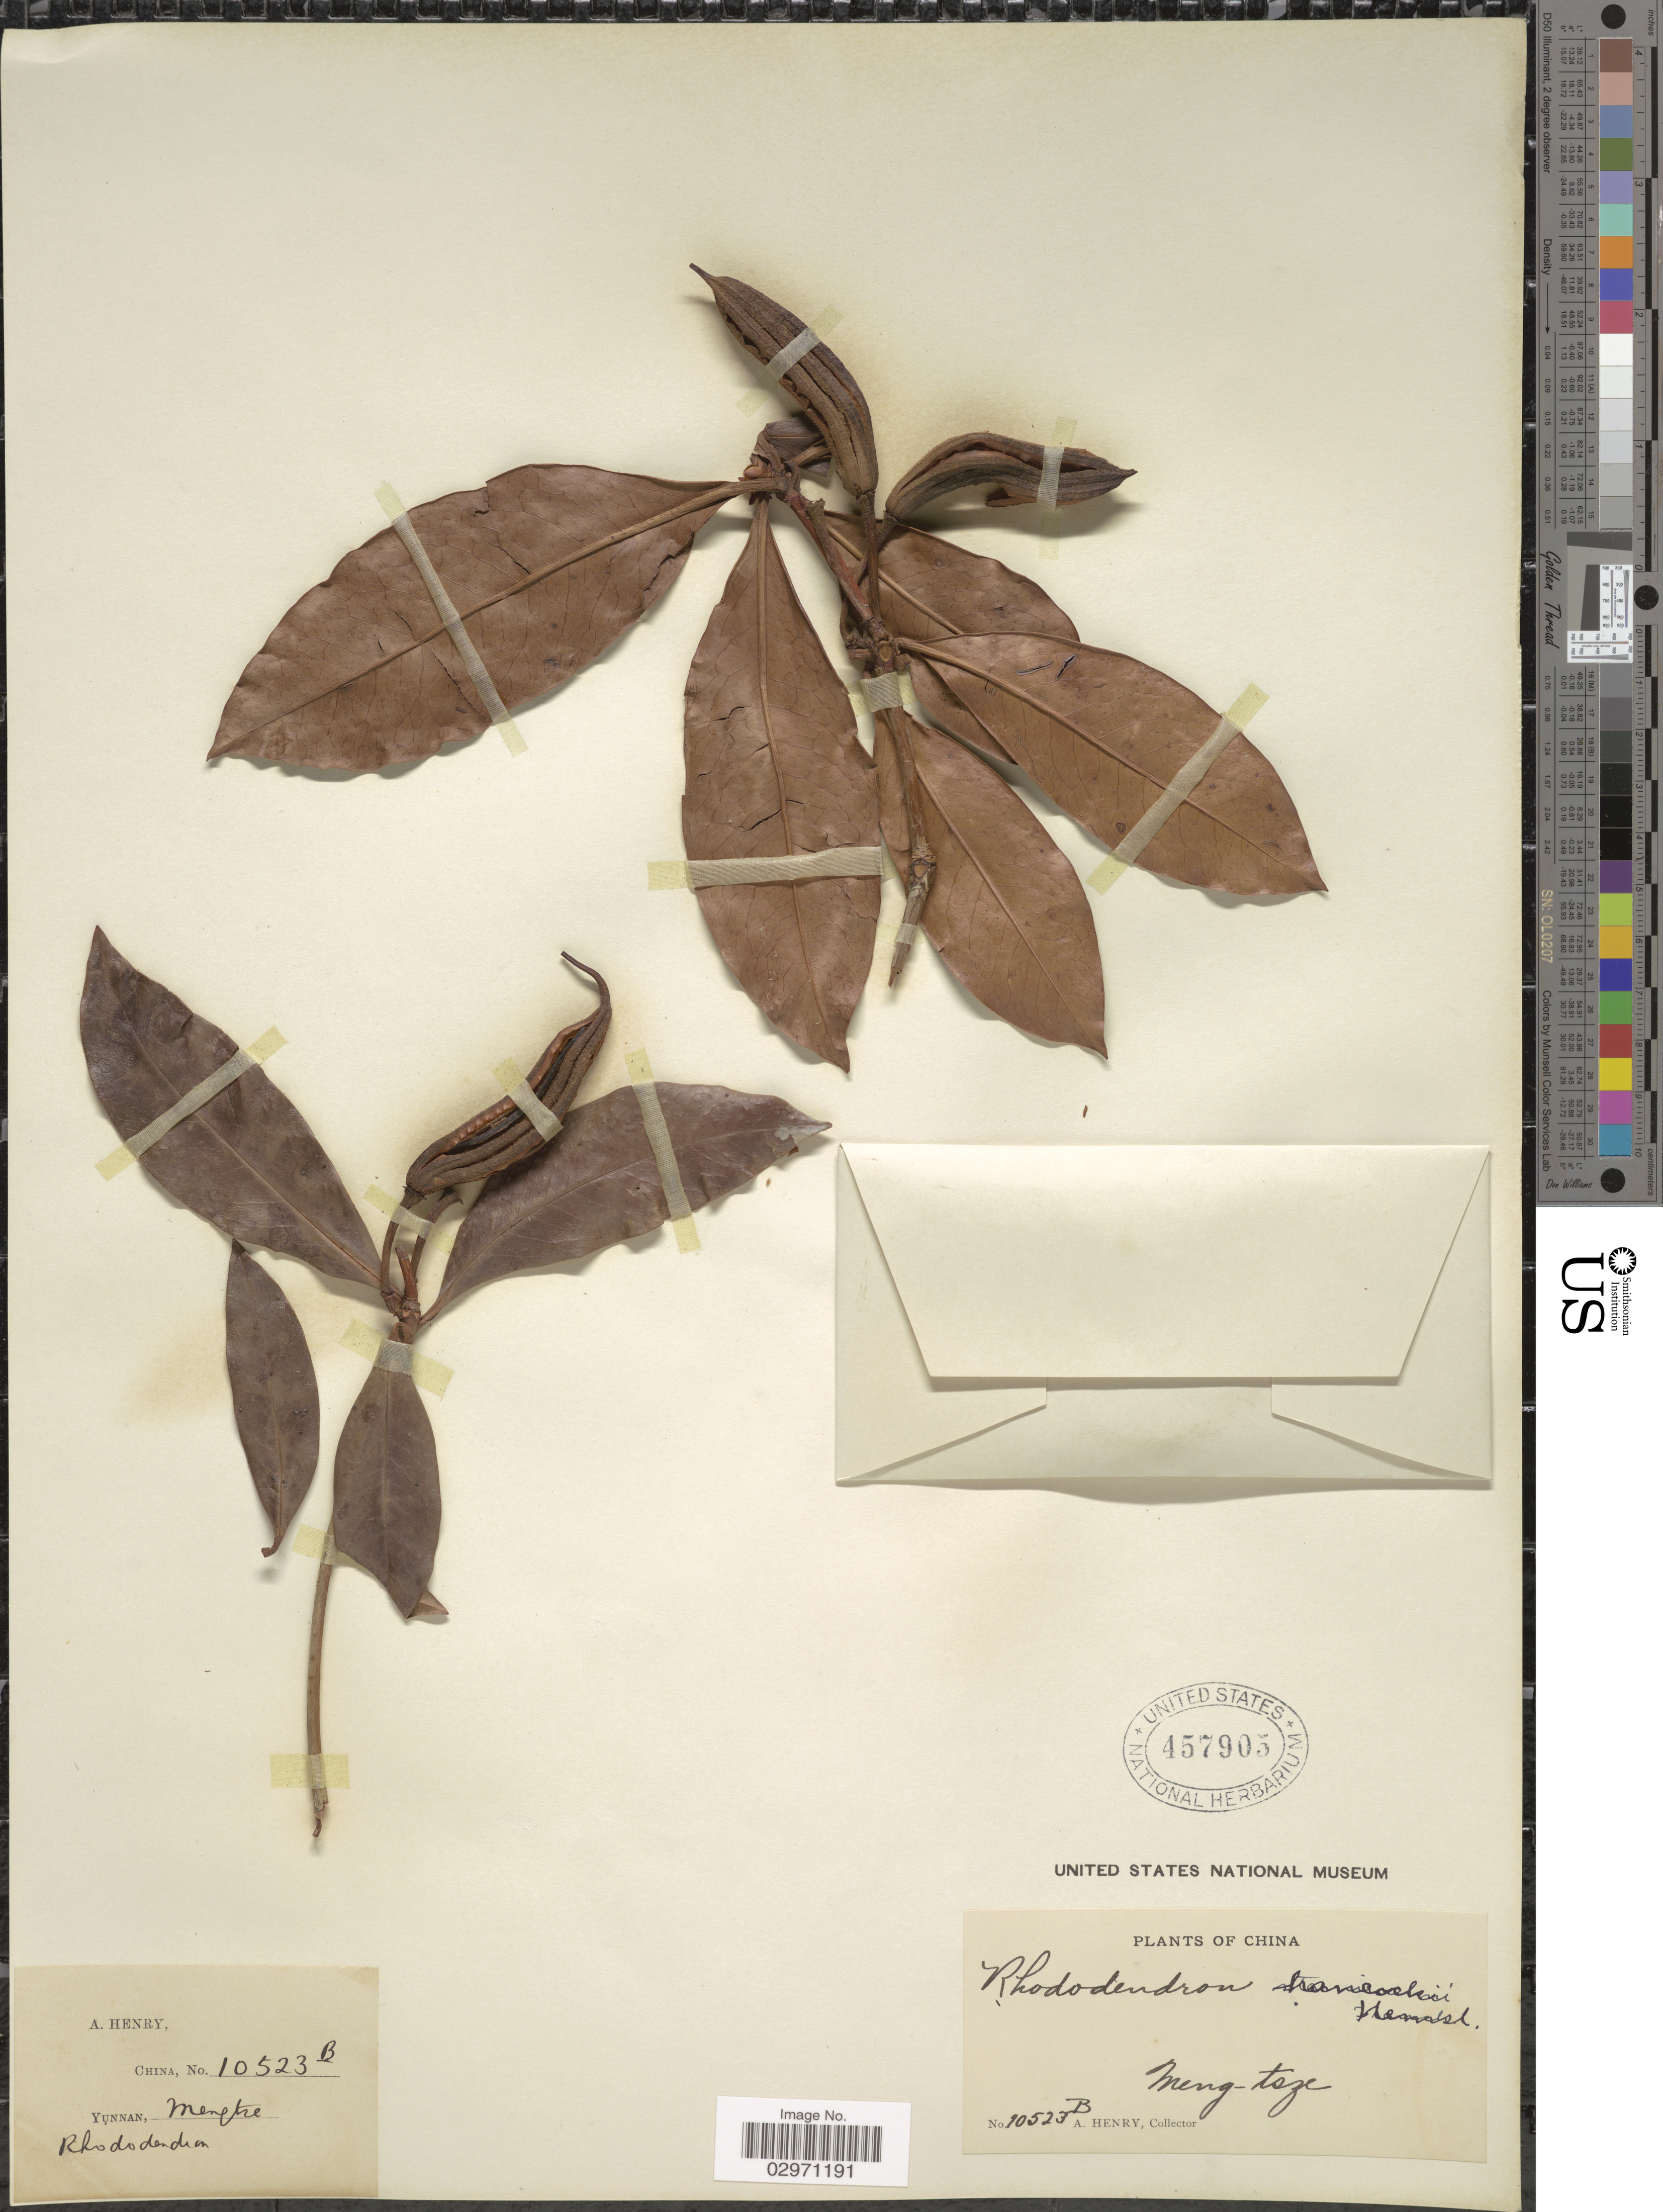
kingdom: Plantae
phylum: Tracheophyta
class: Magnoliopsida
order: Ericales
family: Ericaceae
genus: Rhododendron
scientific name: Rhododendron hancockii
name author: Hemsl.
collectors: A. Henry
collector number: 10523 B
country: China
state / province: Yunnan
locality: Meng-tsze.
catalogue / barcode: US 457905